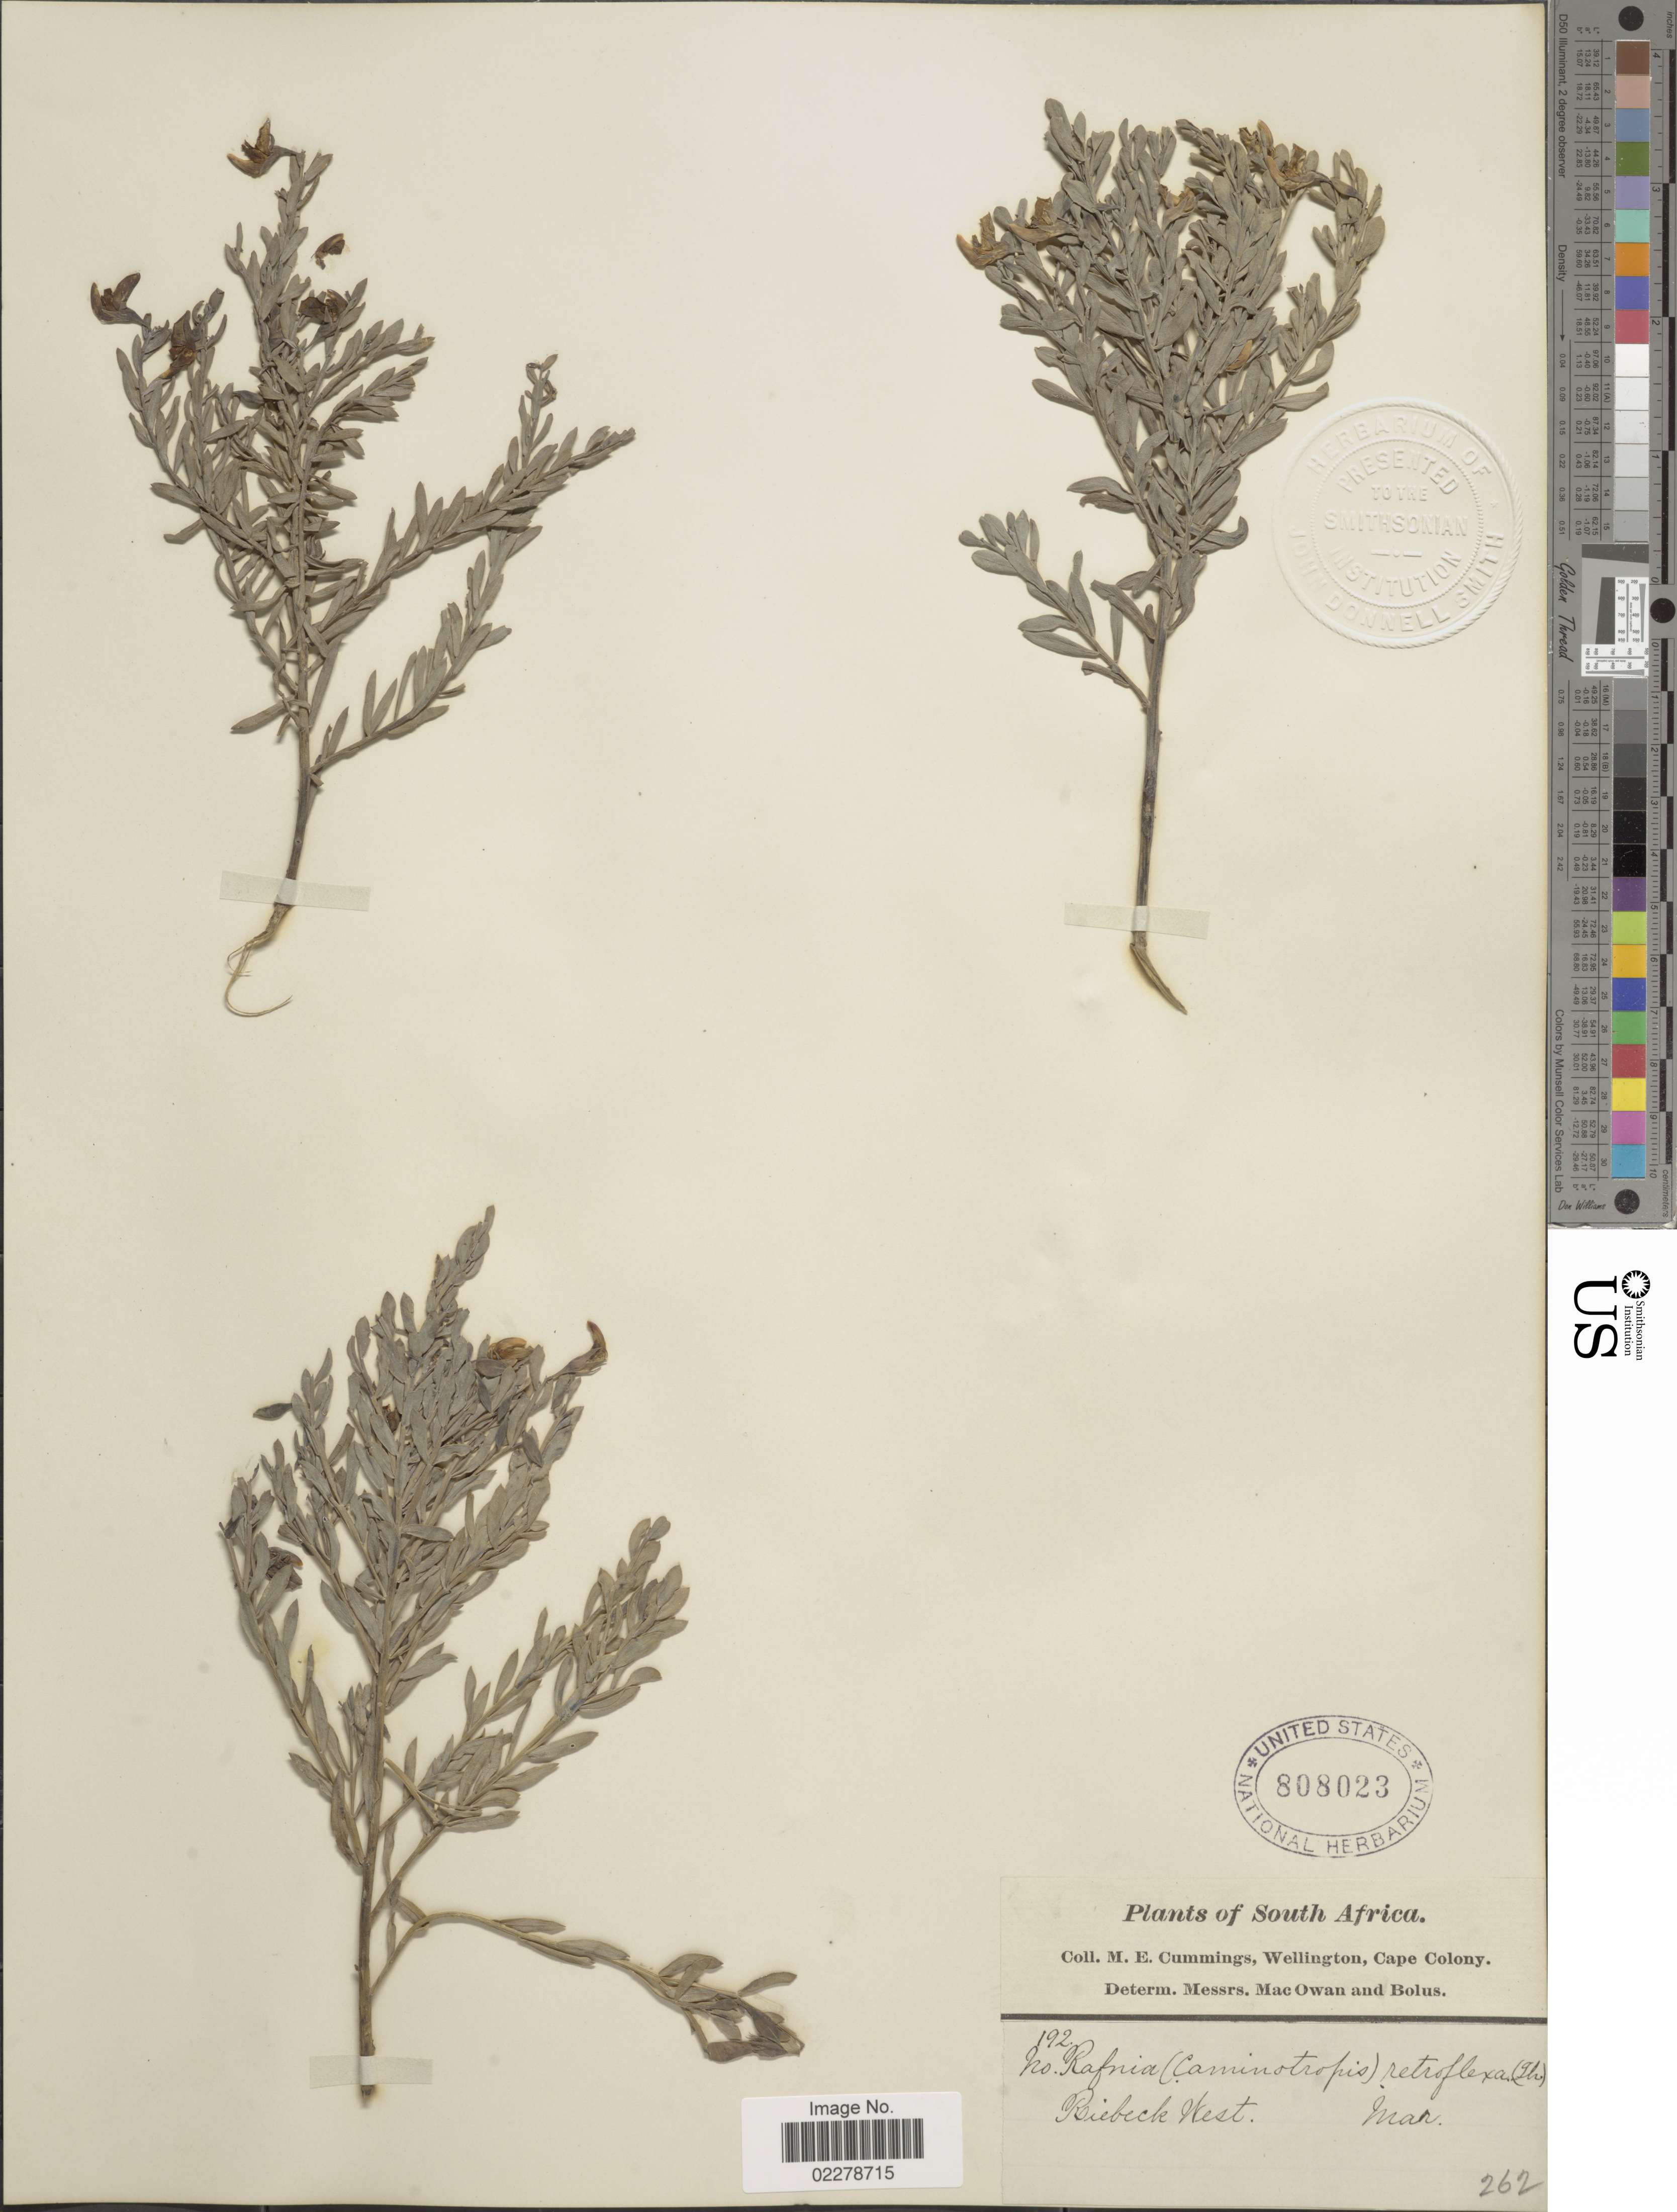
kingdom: Plantae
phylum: Tracheophyta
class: Magnoliopsida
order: Fabales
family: Fabaceae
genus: Rafnia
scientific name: Rafnia retroflexa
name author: Thunb.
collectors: M. E. Cummings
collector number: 192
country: South Africa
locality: Riebeck West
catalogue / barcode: US 808023